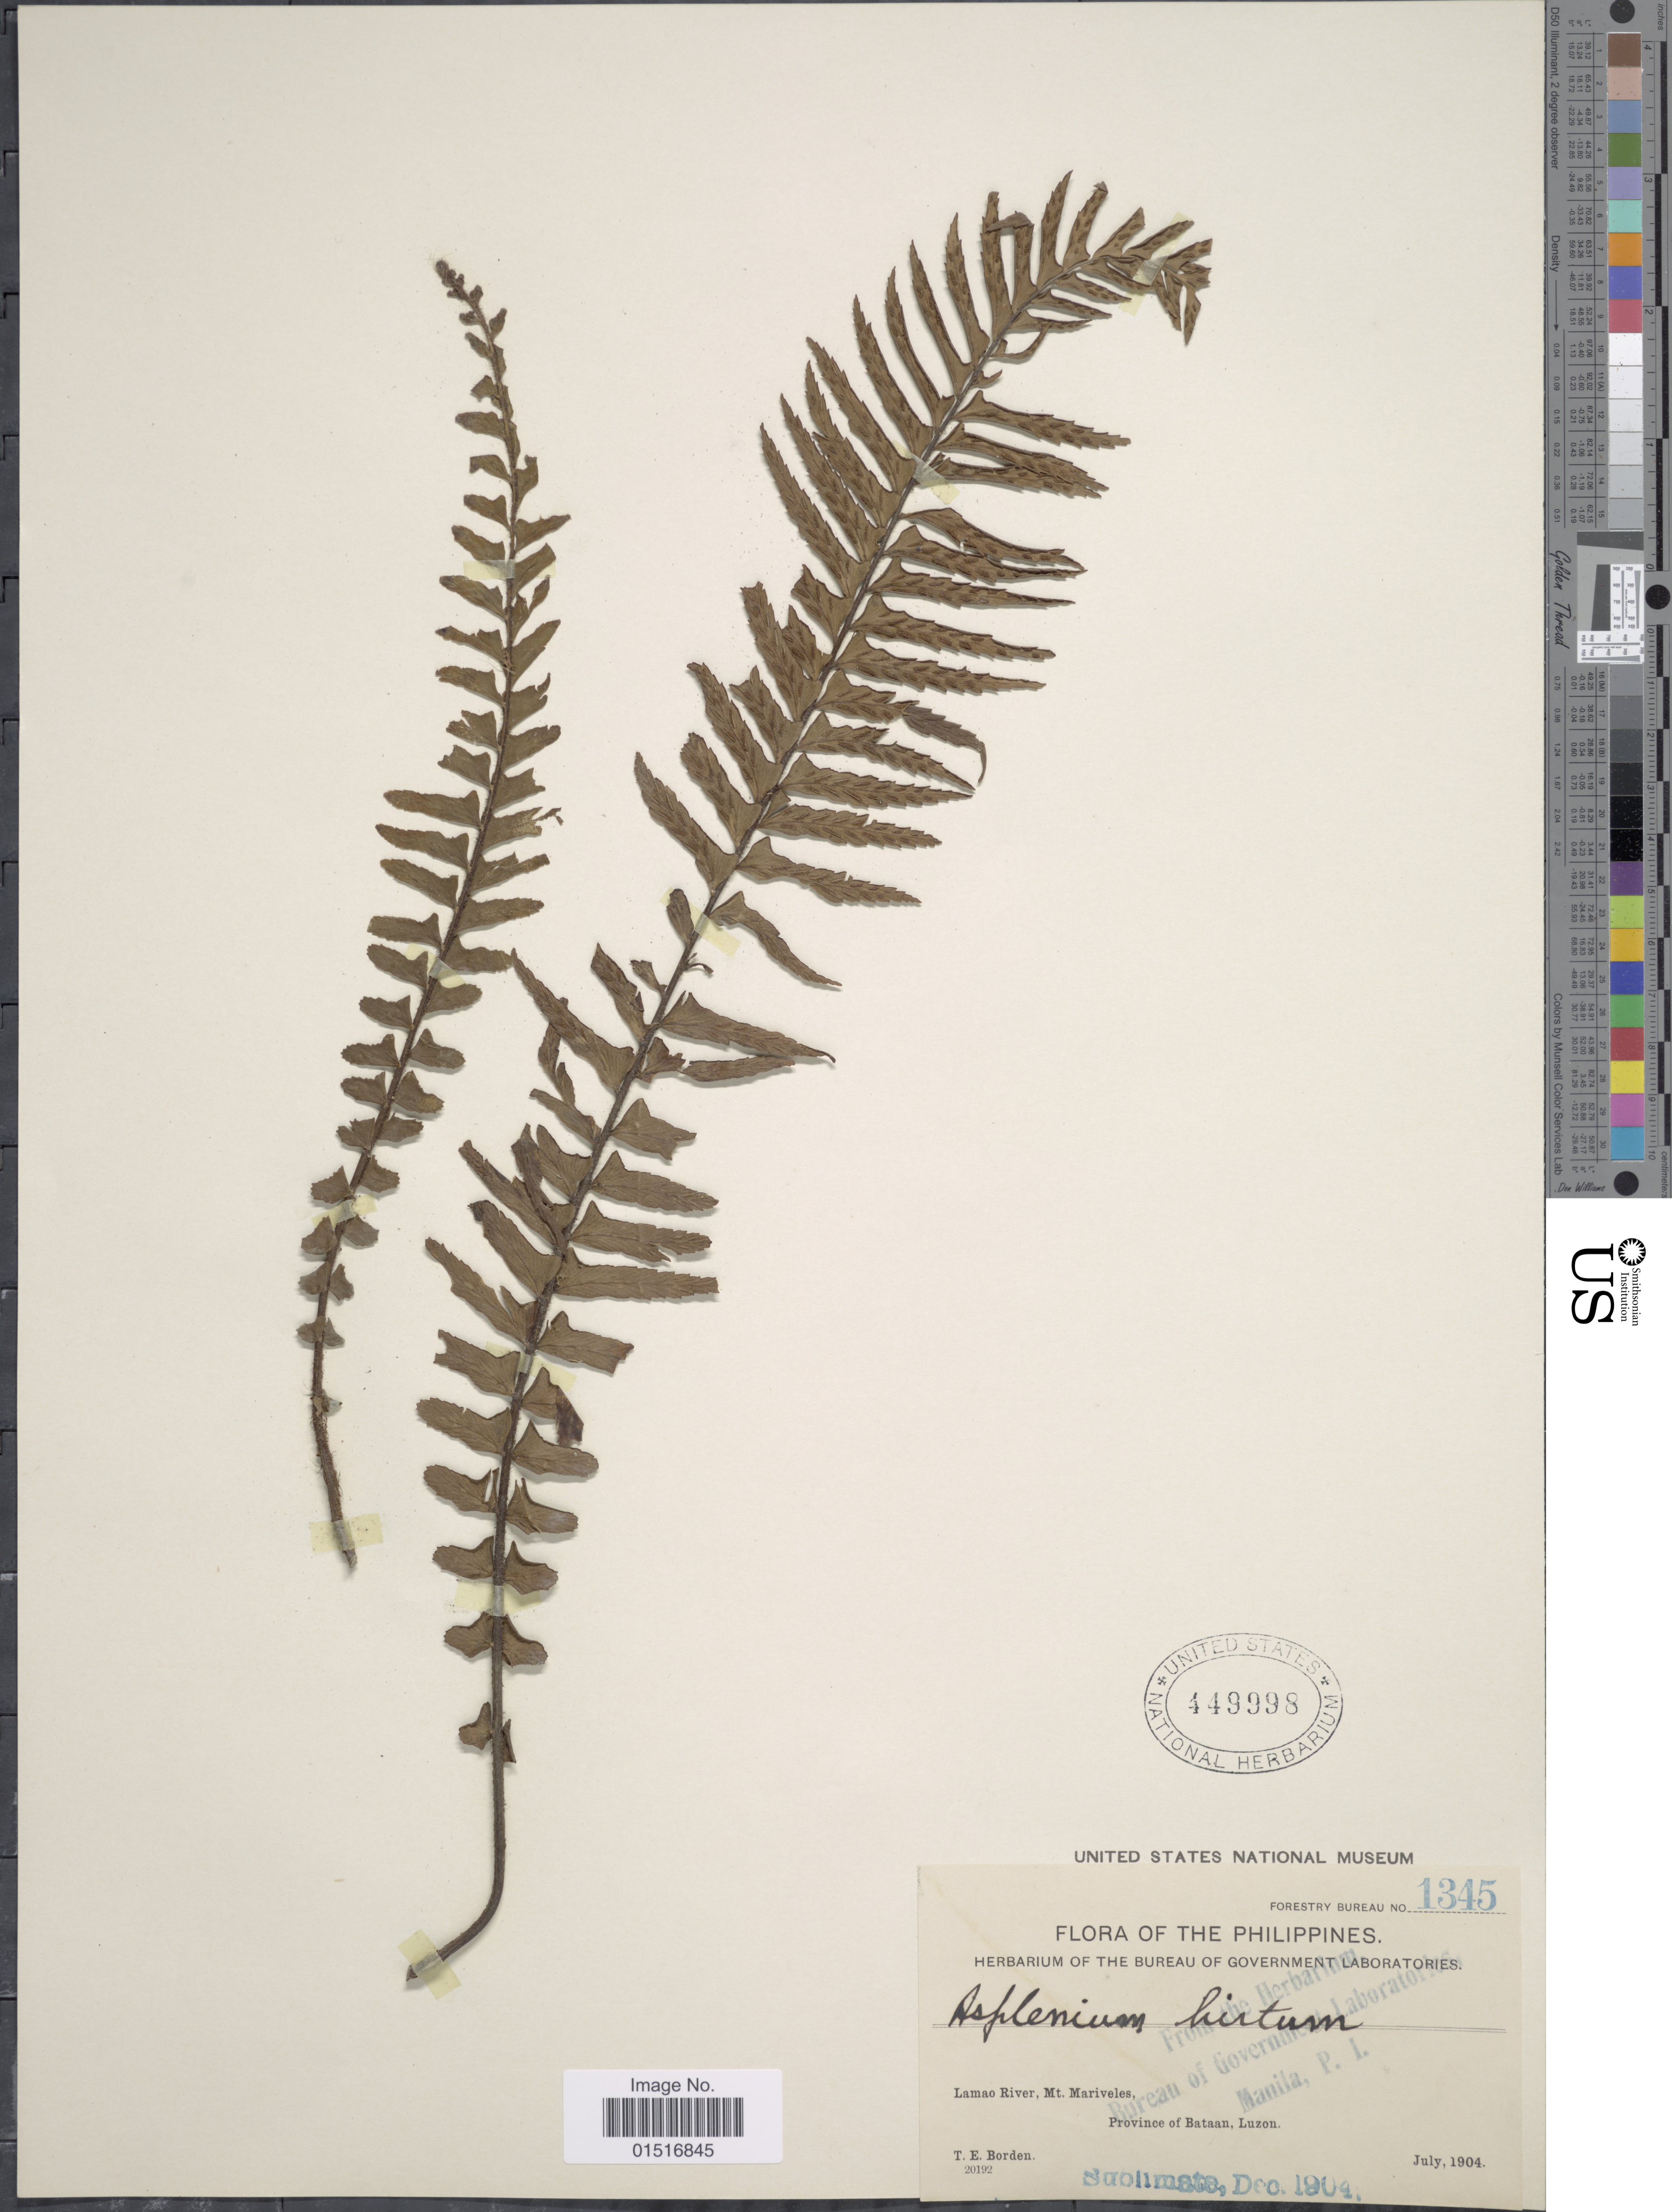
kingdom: Plantae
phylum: Tracheophyta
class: Polypodiopsida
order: Polypodiales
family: Aspleniaceae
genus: Asplenium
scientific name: Asplenium pellucidum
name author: Lam.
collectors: T. E. Borden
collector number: Forestry Bureau 1345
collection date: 1904-07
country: Philippines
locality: Lamao River, Mt. Mariveles. Province of Bataan, Luzon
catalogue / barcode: US 449998